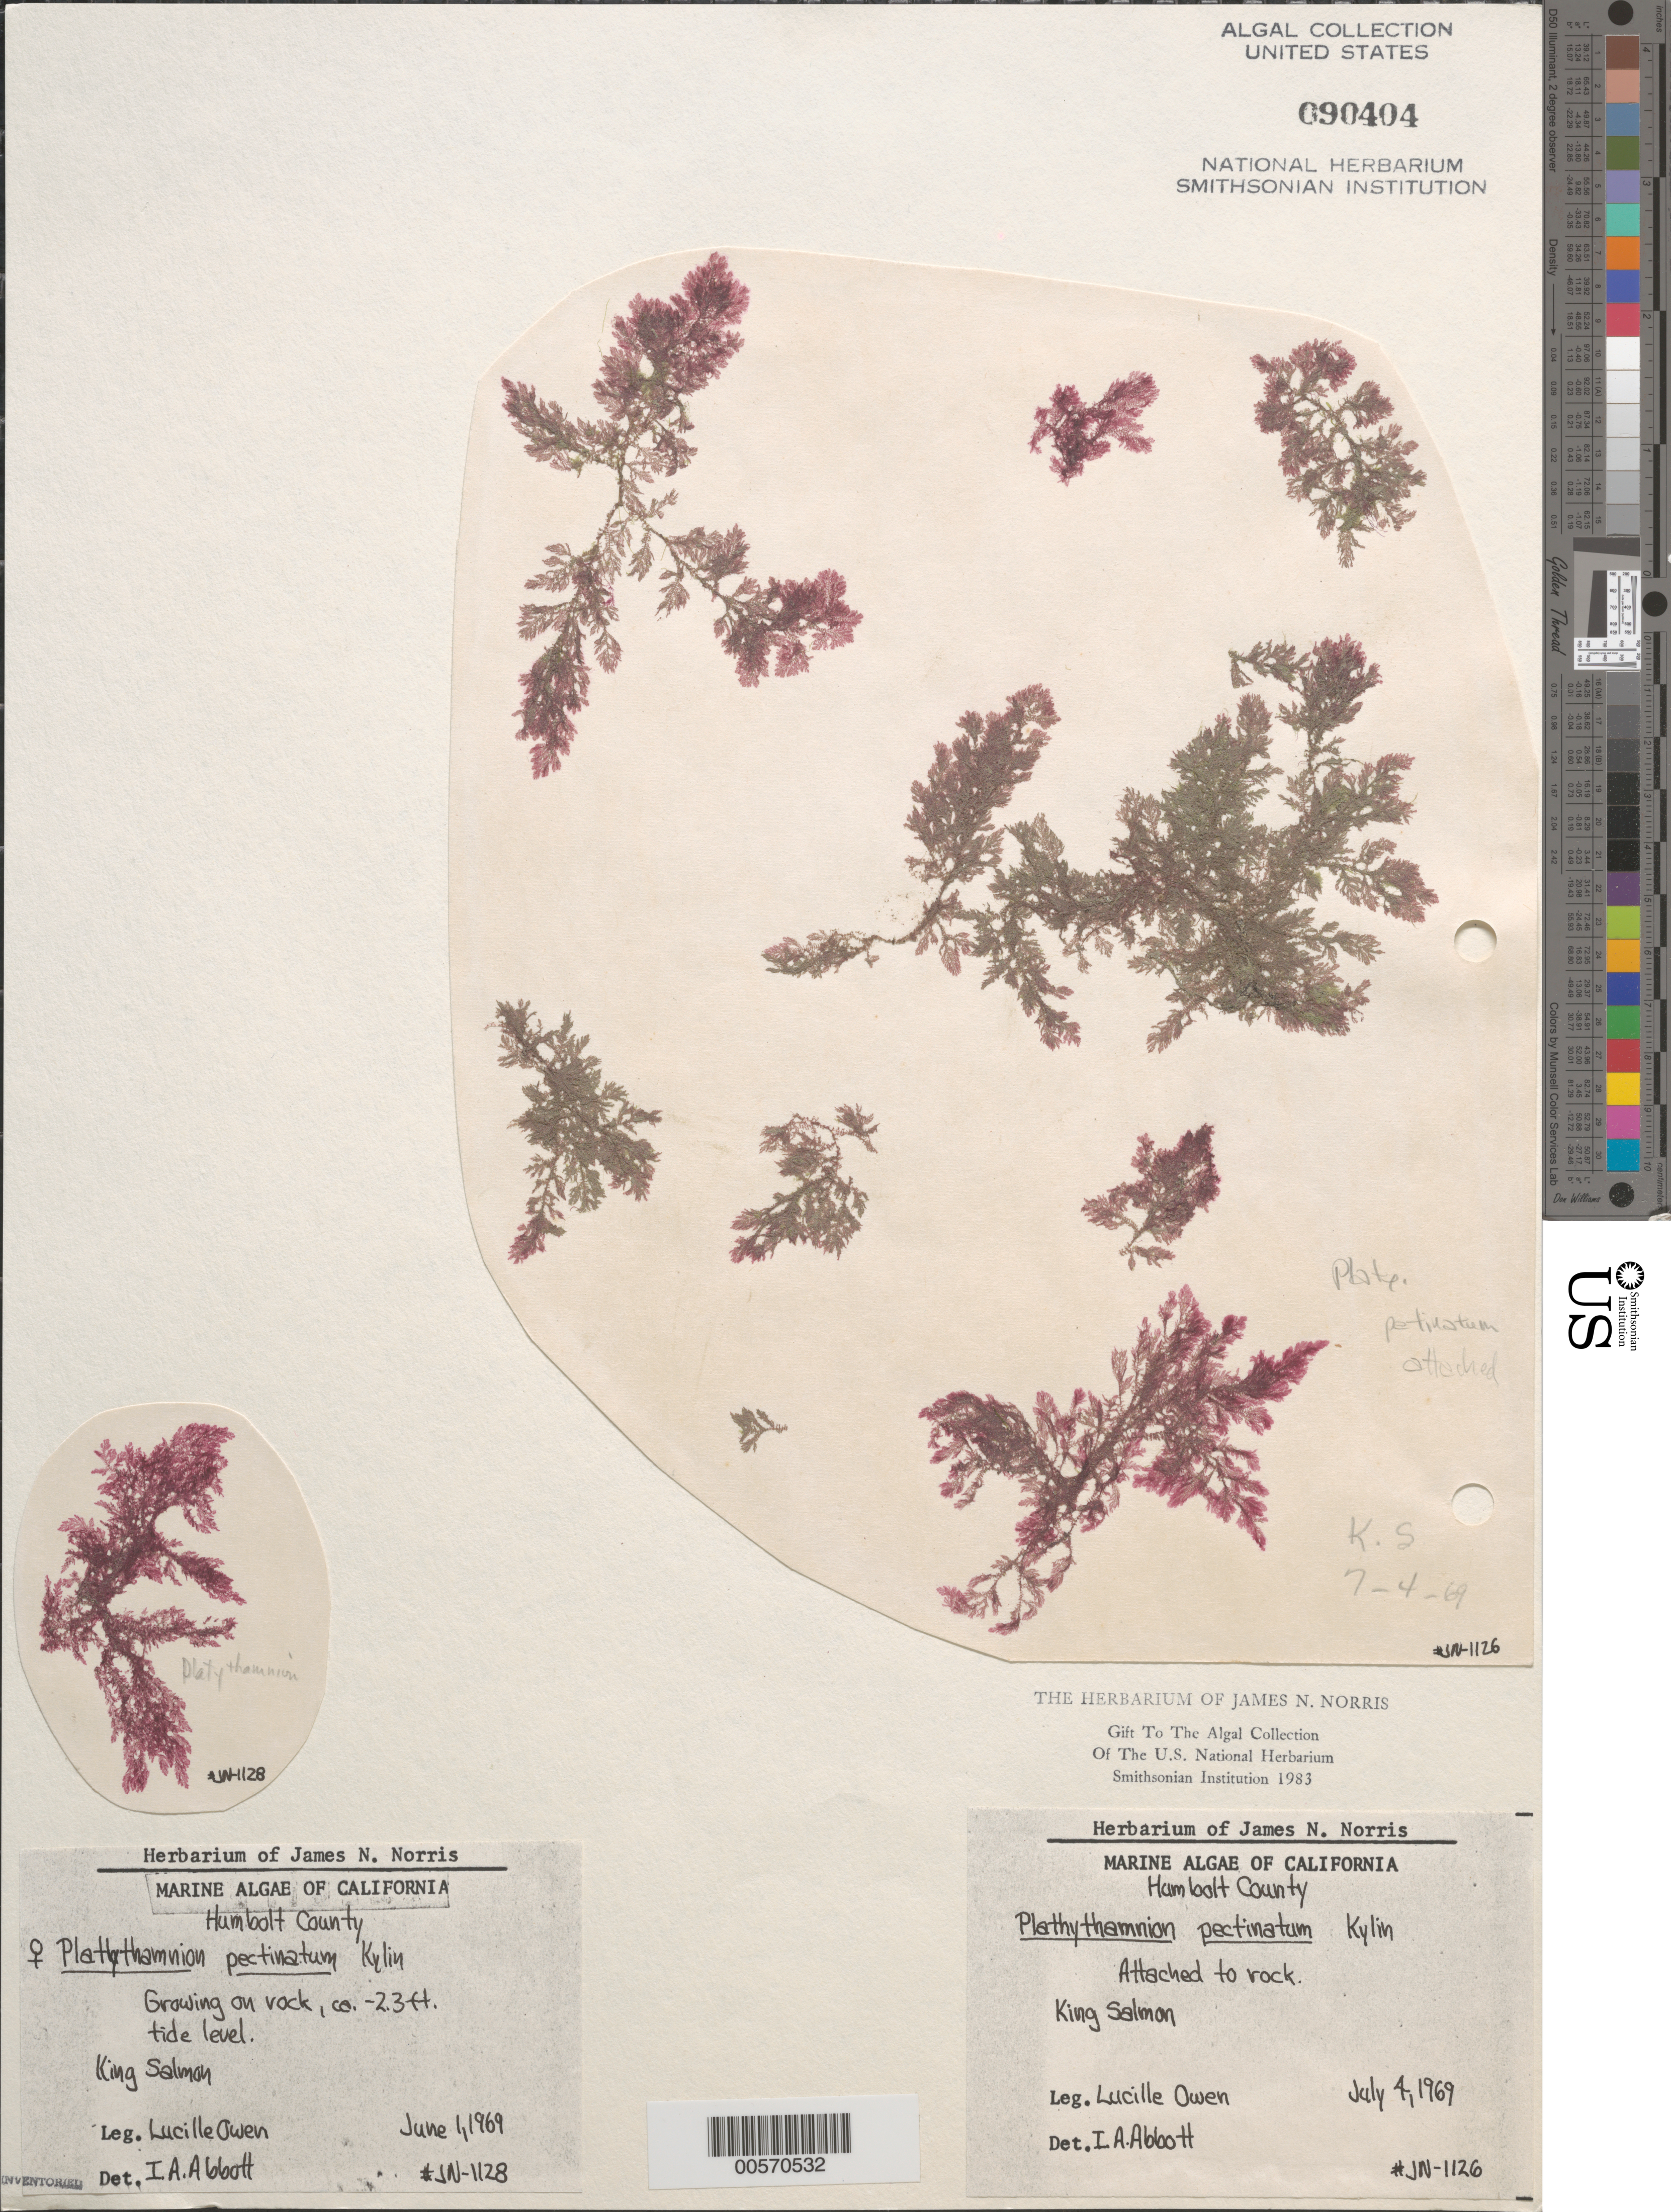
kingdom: Plantae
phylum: Rhodophyta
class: Florideophyceae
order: Ceramiales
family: Ceramiaceae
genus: Pterothamnion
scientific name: Pterothamnion pectinatum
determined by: Algae name updating Project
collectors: L. Owen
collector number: JN-1126 & JN-1128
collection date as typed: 04 Jul 1969 and 01 Jun 1969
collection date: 1969-06-01,1969-07-04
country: United States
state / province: California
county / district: Humboldt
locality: King Salmon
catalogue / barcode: US 90404